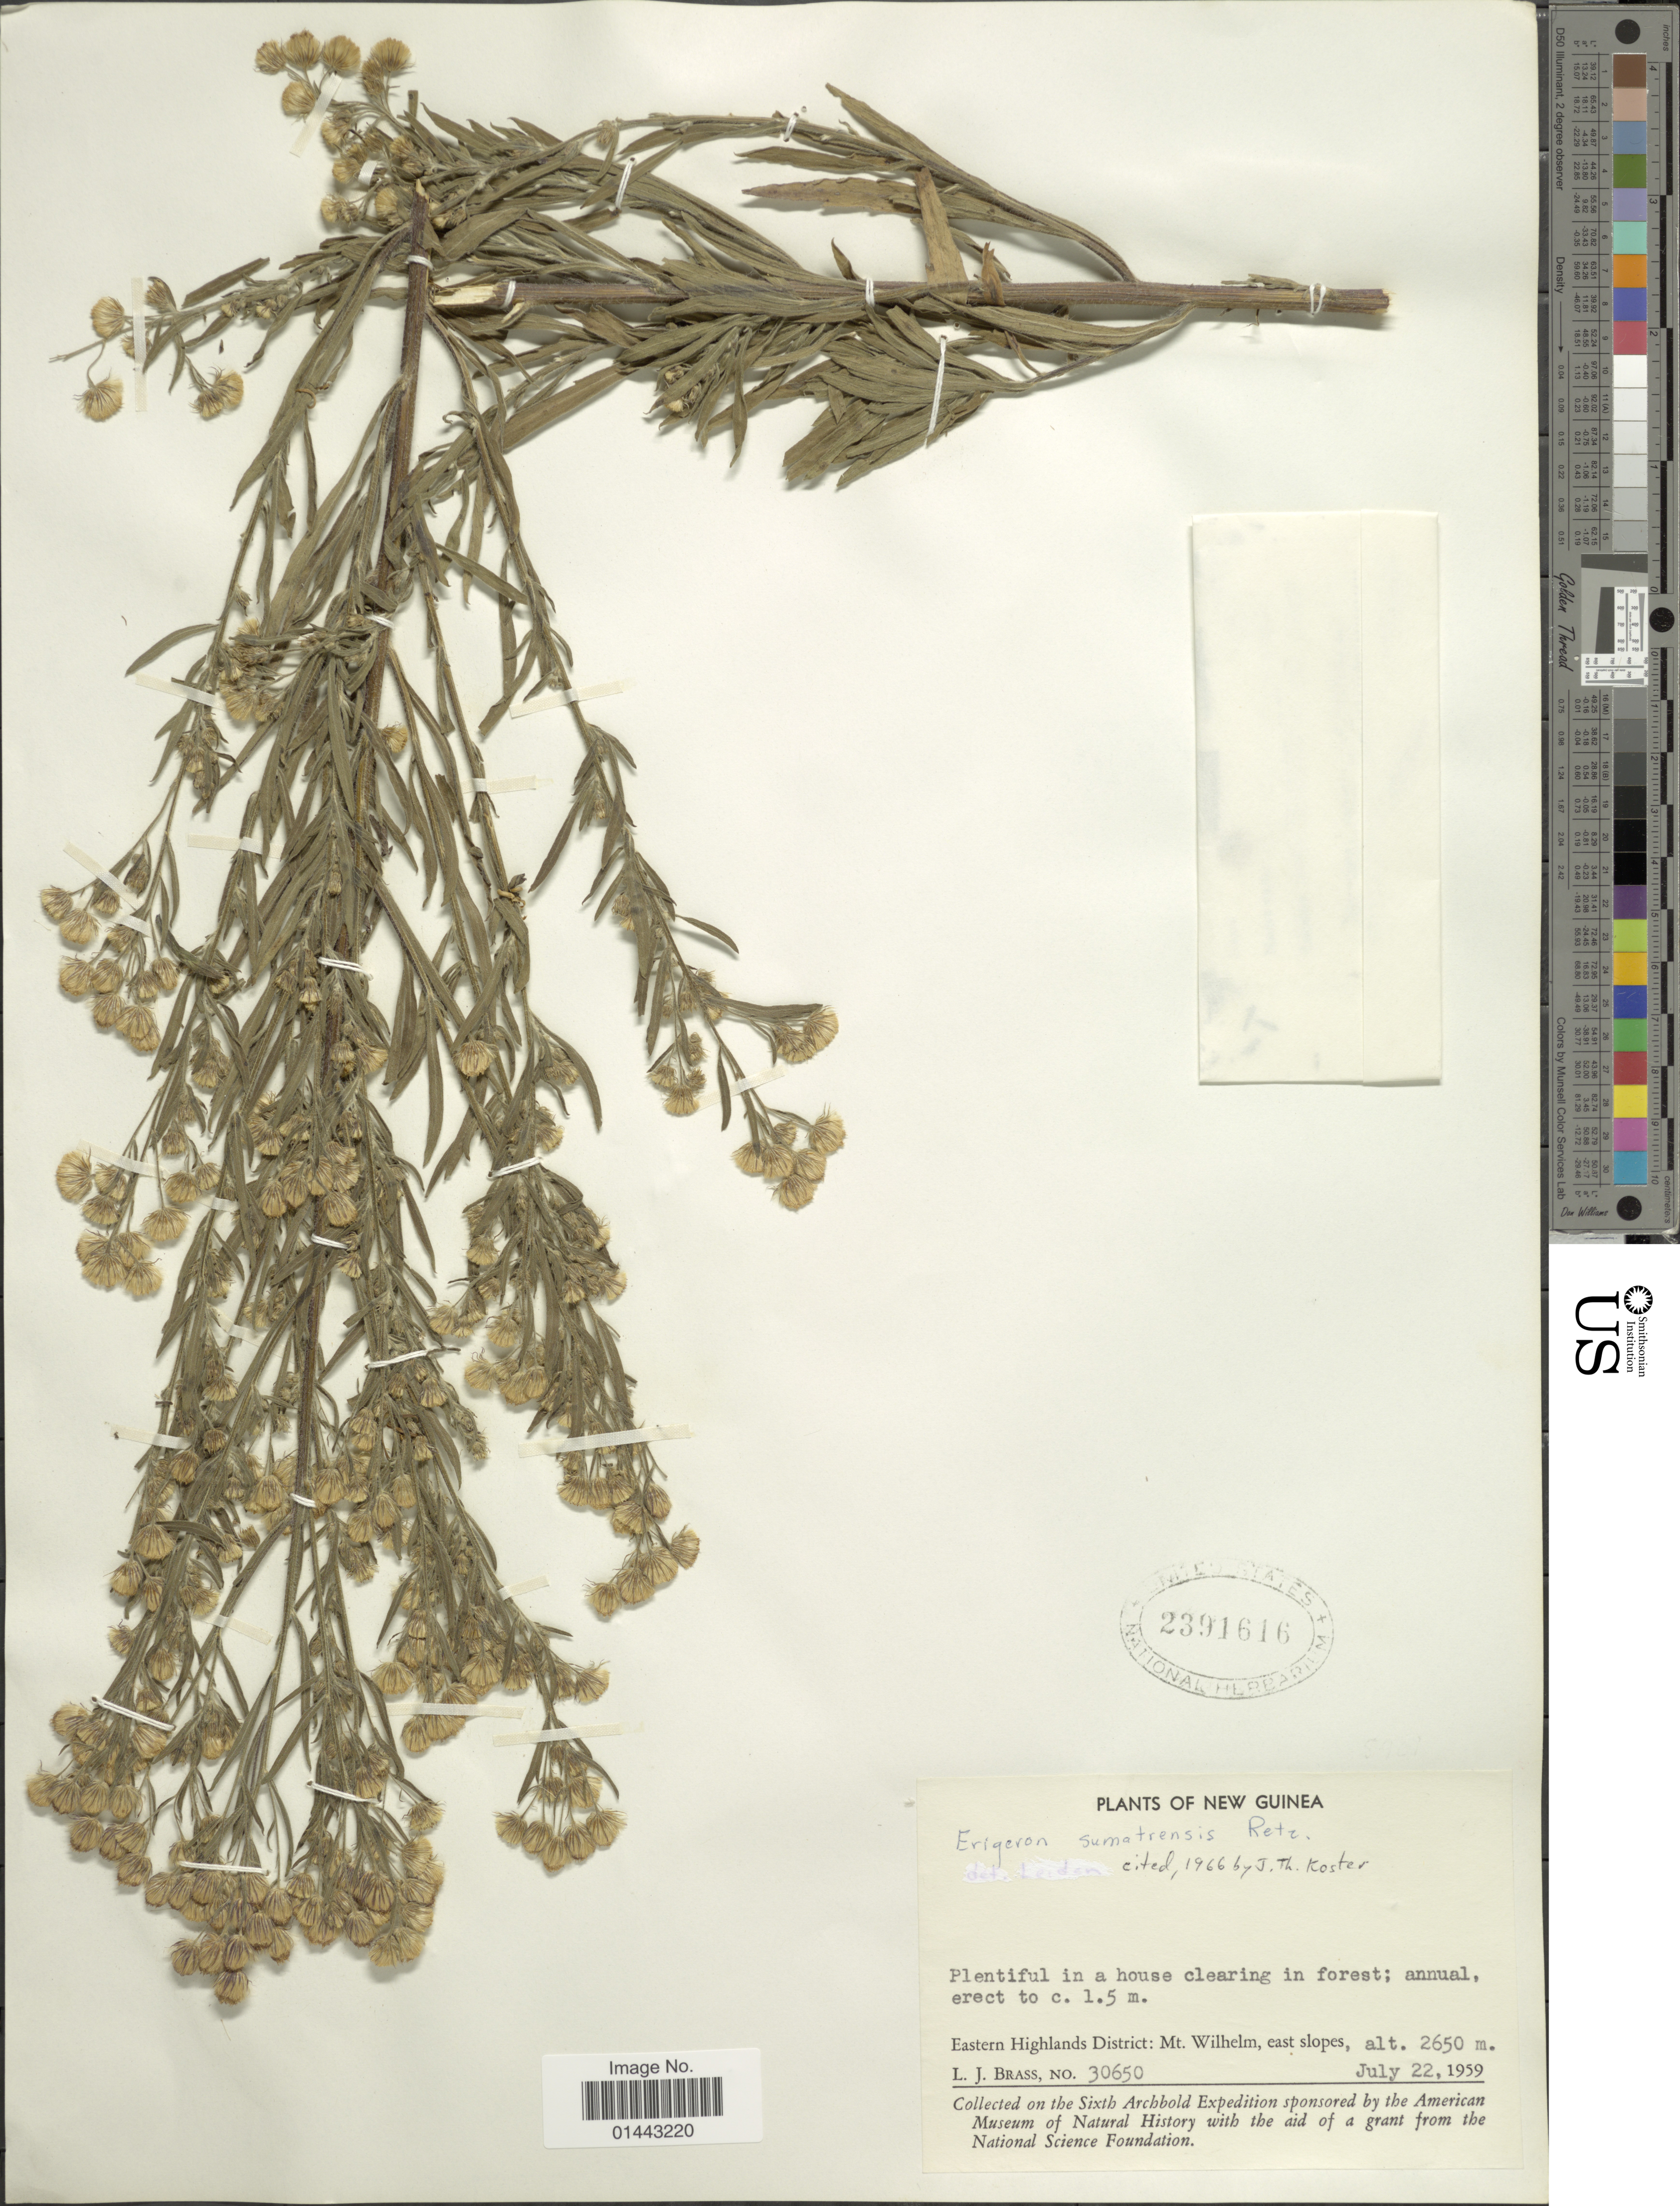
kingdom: Plantae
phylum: Tracheophyta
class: Magnoliopsida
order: Asterales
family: Asteraceae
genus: Erigeron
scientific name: Erigeron sumatrensis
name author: Retz.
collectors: L. J. Brass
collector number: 30650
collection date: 1959-07-22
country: Papua New Guinea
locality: Eastern Highlands District: Mt. Wilhelm, east slopes.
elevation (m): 2650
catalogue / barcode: US 2391616